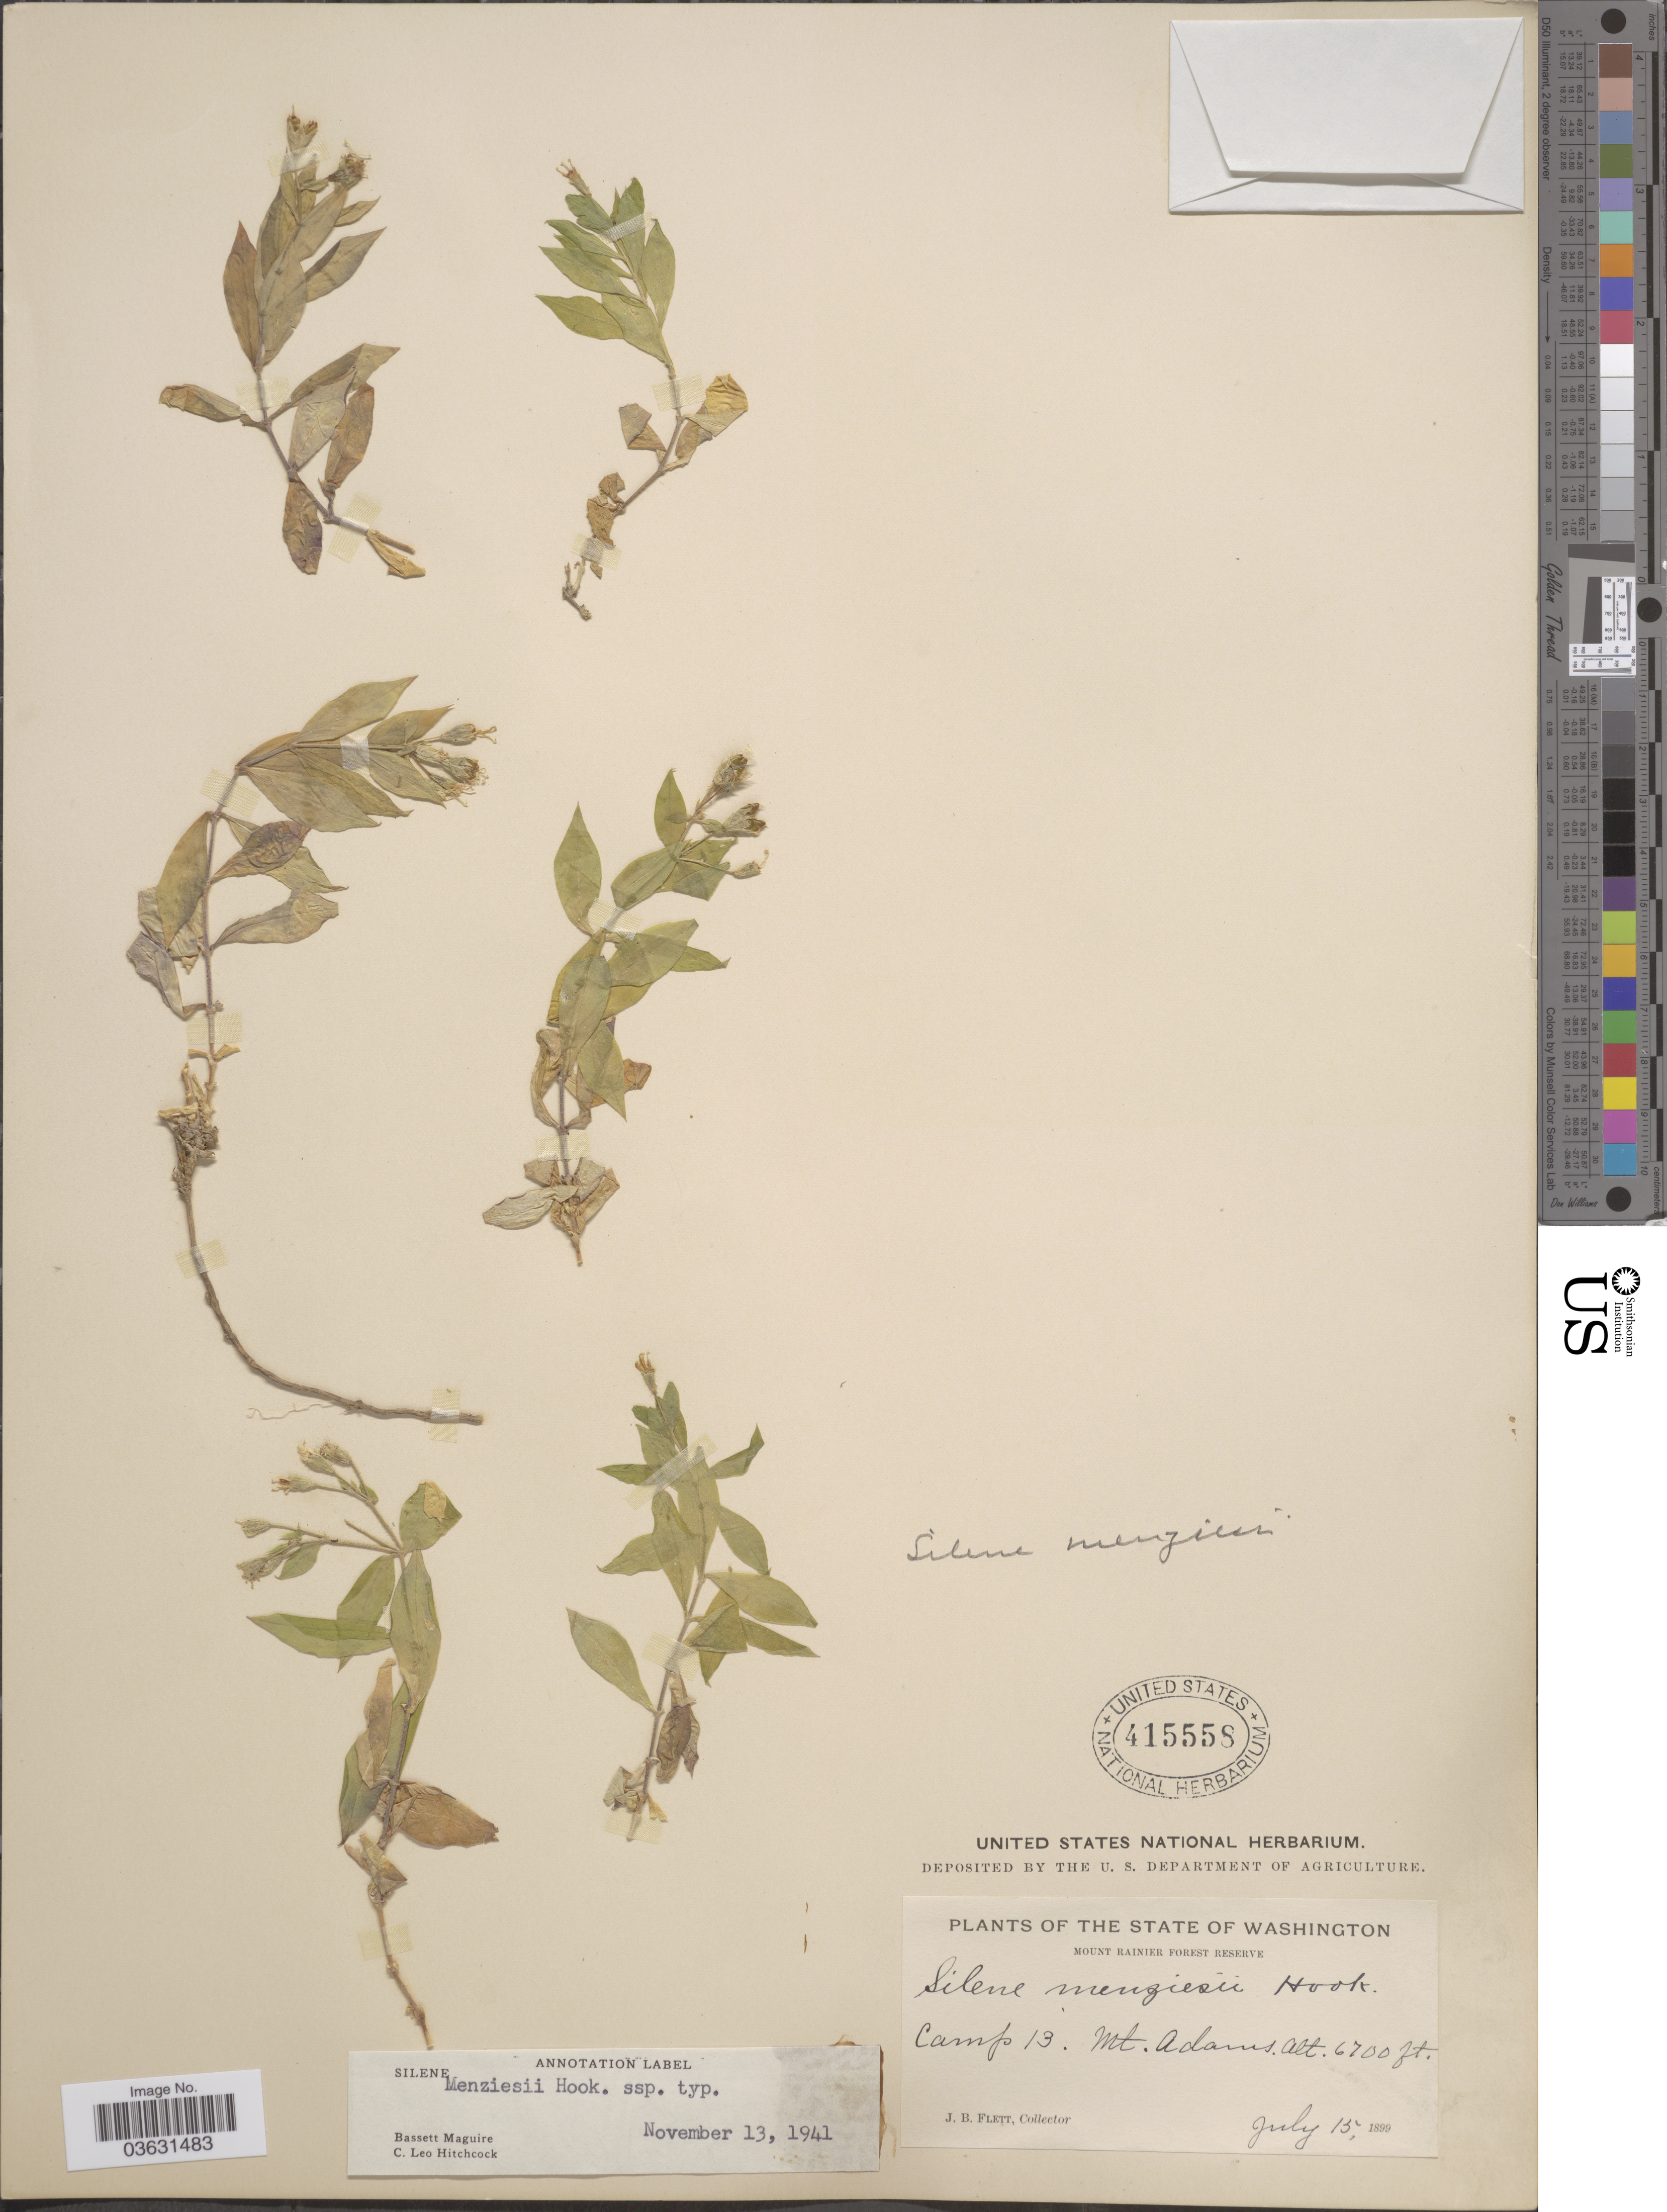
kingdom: Plantae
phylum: Tracheophyta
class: Magnoliopsida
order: Caryophyllales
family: Caryophyllaceae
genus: Silene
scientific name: Silene menziesii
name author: Hook.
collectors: J. Flett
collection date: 1899-07-15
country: United States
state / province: Washington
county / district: Yakima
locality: Mount Rainier Forest Reserve. Camp 13. Mt. Adams.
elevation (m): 2042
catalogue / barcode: US 415558